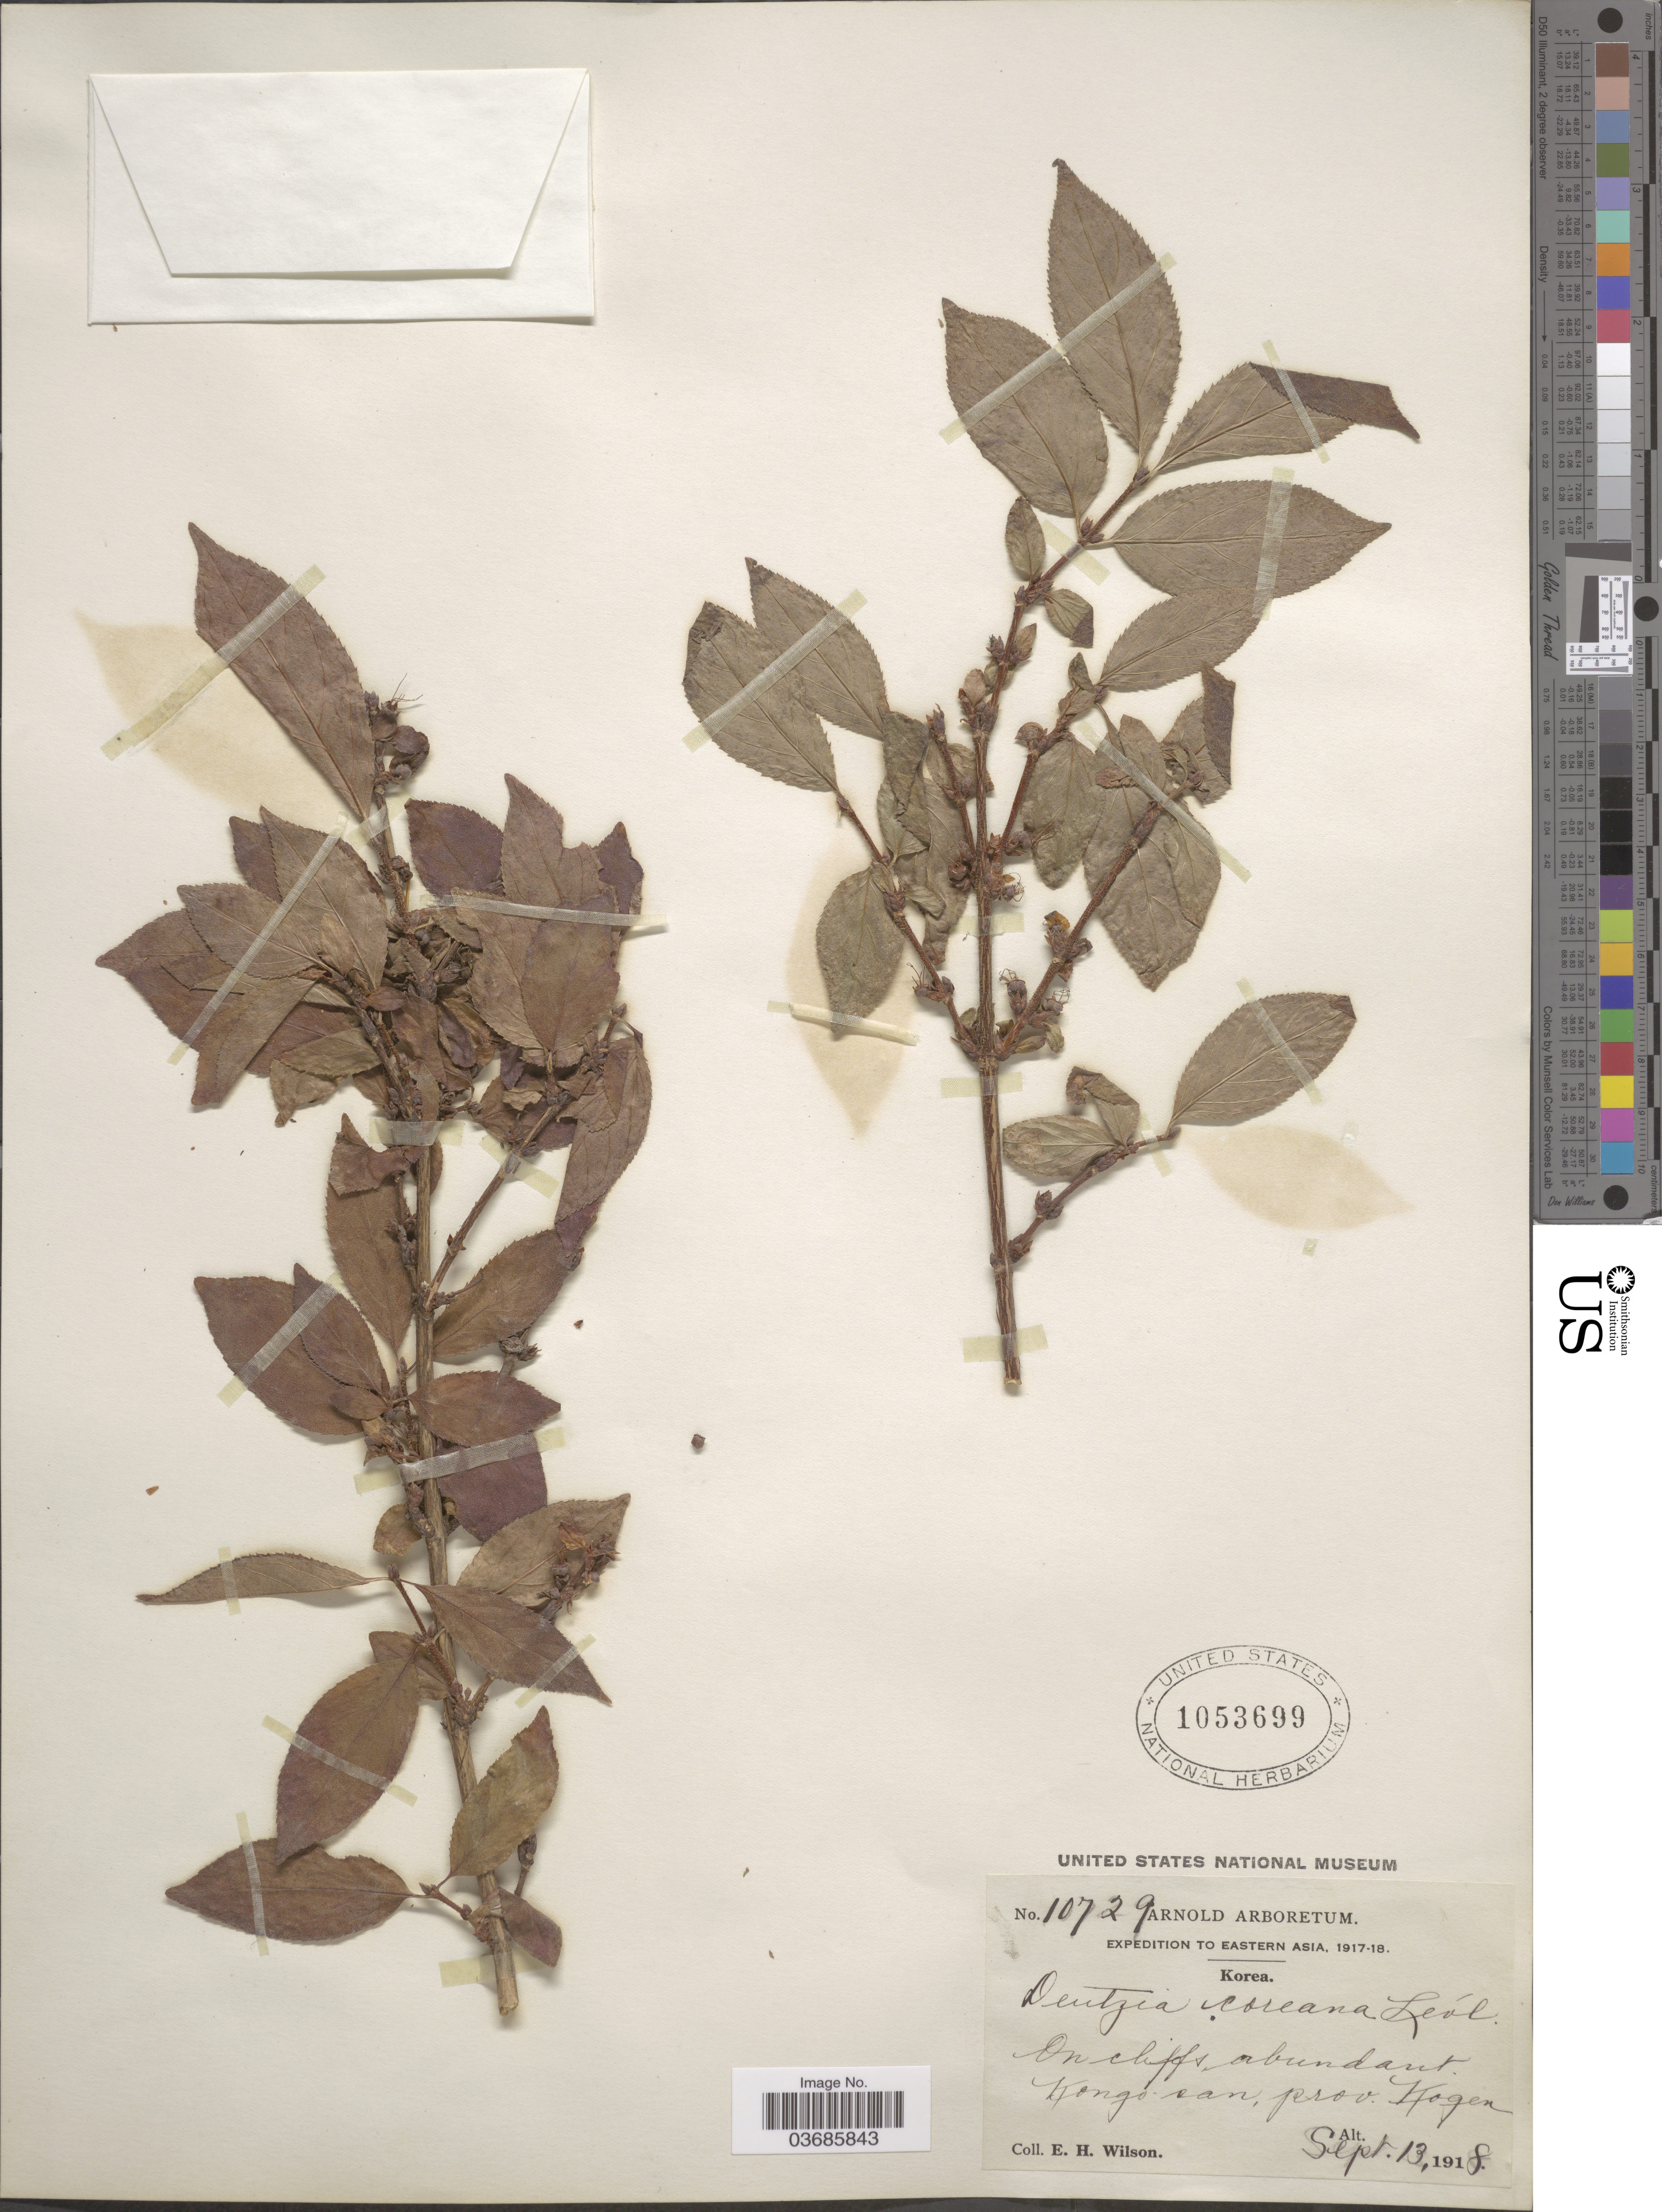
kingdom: Plantae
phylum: Tracheophyta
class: Magnoliopsida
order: Cornales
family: Hydrangeaceae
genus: Deutzia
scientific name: Deutzia coreana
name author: H. Lév.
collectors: E. Wilson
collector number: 10729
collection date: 1918-09-13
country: North Korea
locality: Expedition to Eastern Asia, 1917-18. Kongo-san, prov. Kogen.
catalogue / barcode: US 1053699